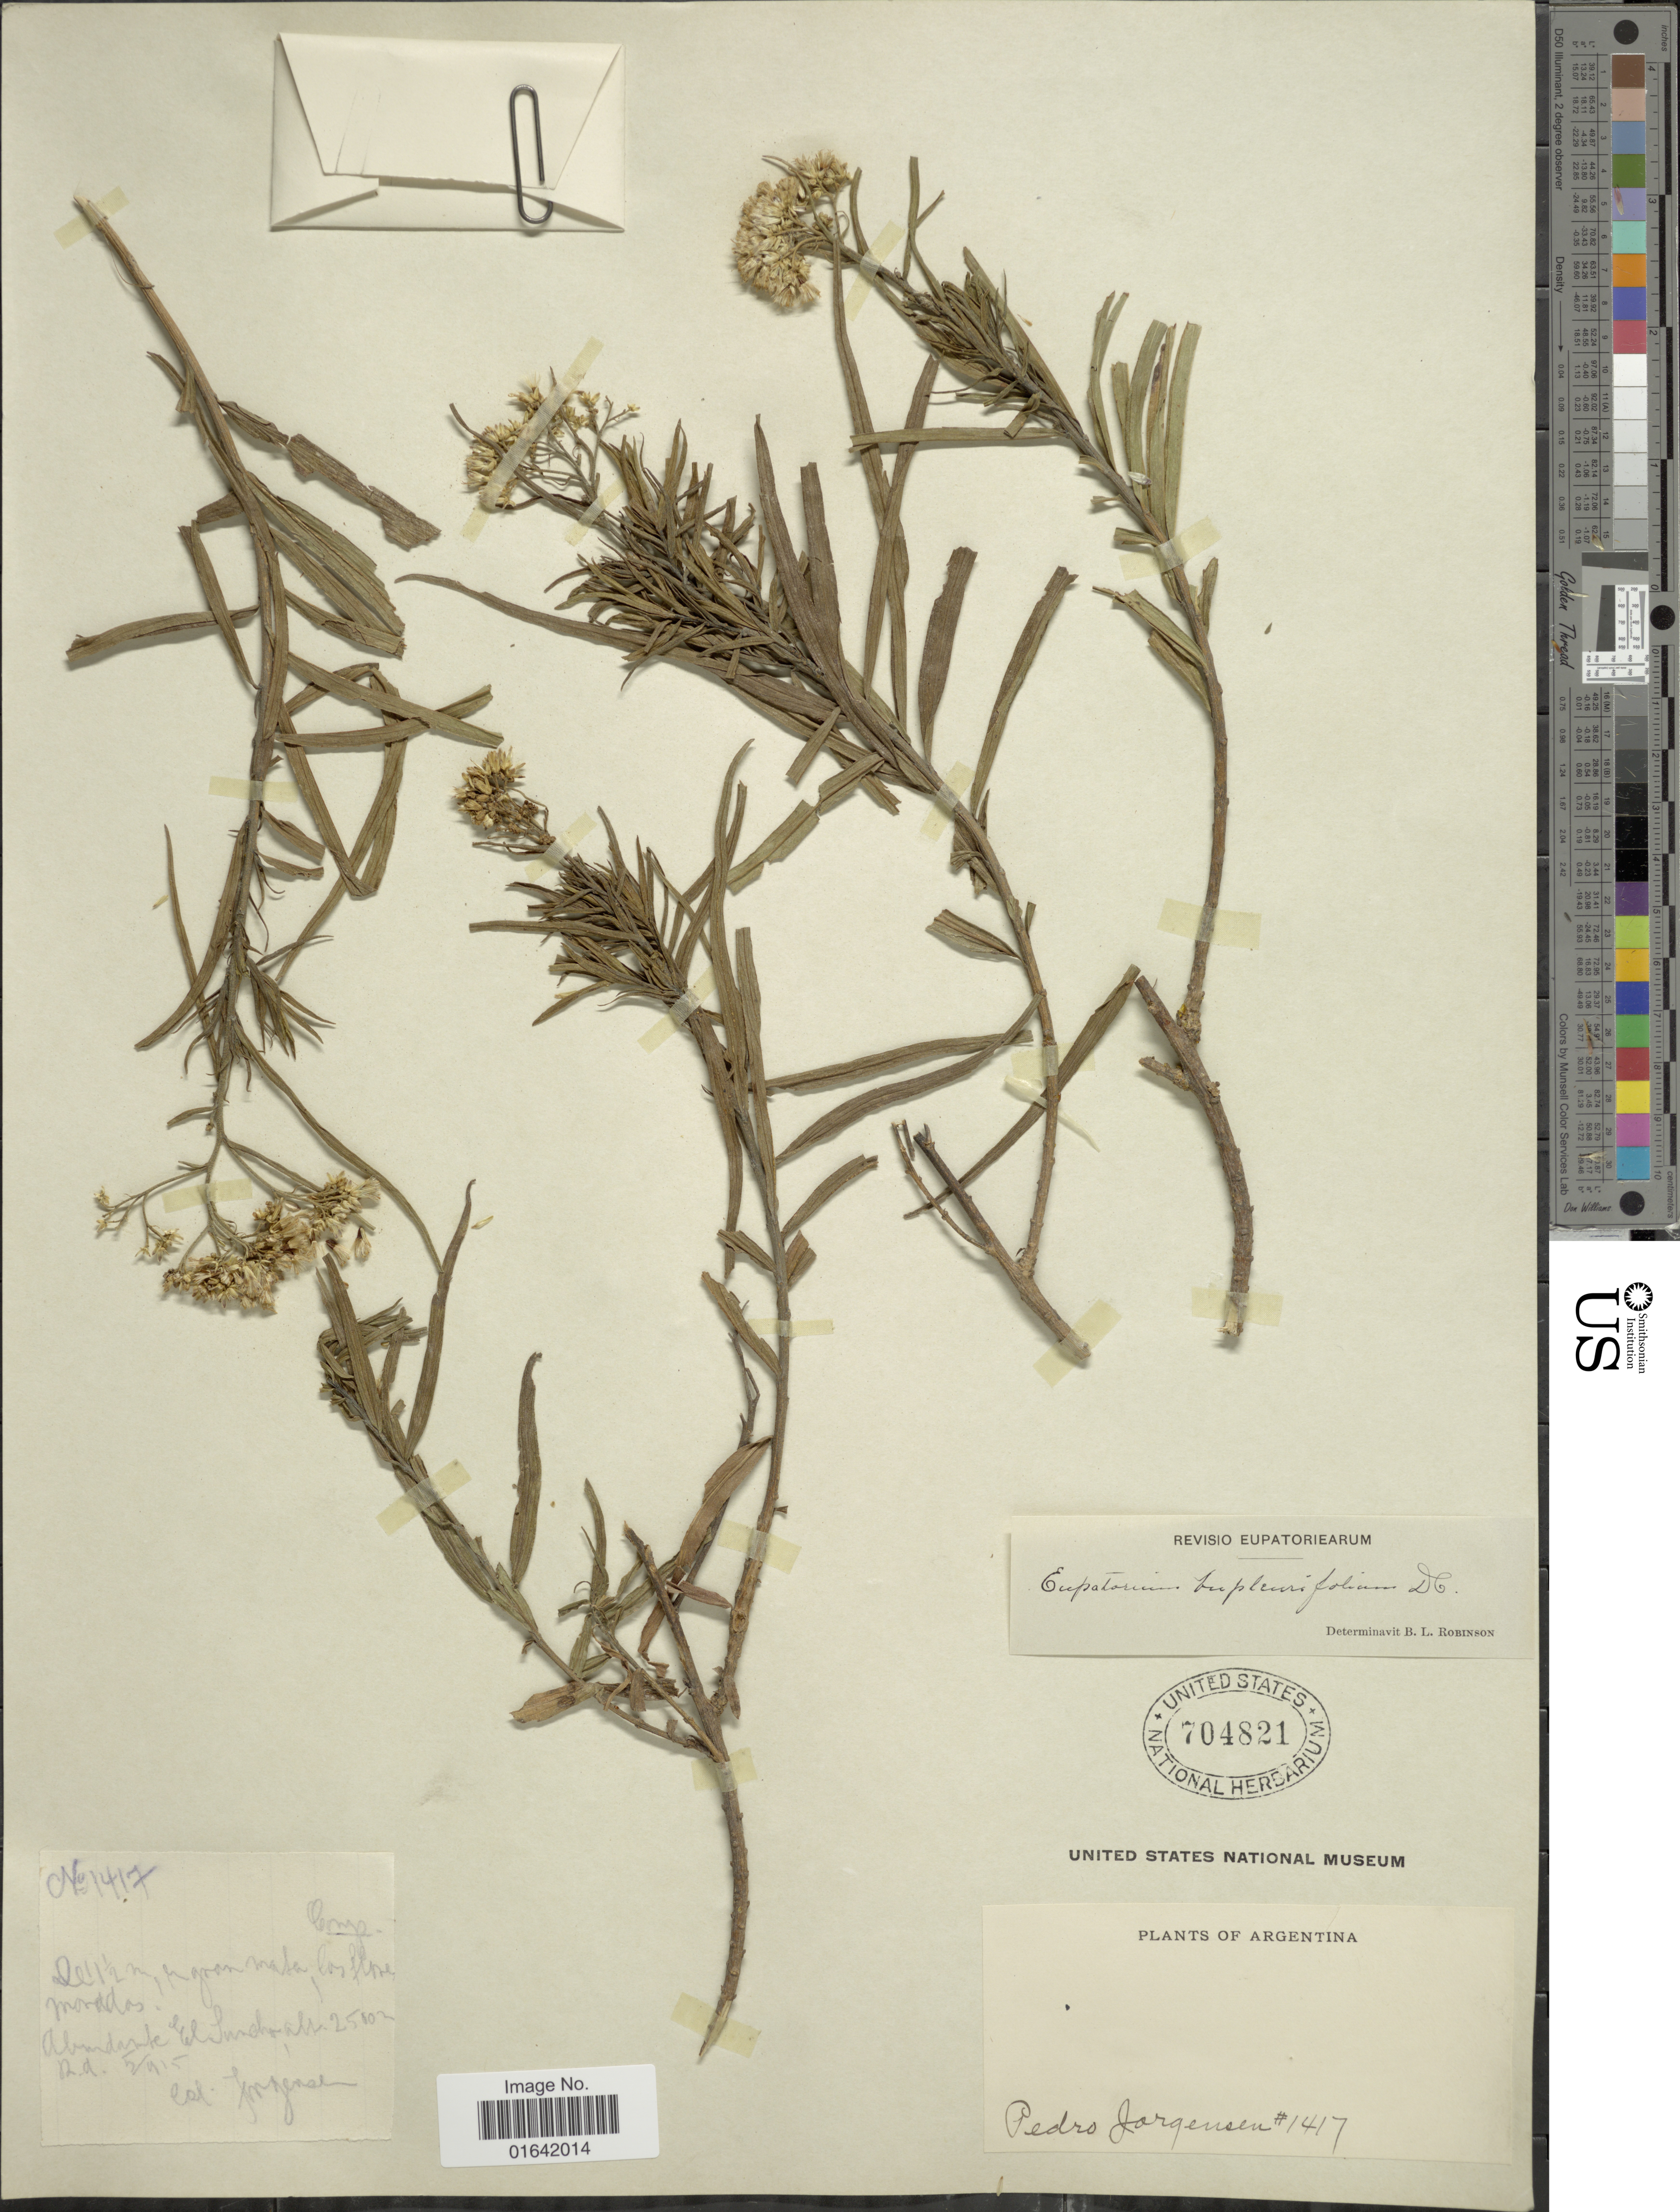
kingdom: Plantae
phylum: Tracheophyta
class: Magnoliopsida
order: Asterales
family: Asteraceae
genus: Campovassouria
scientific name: Campovassouria bupleurifolia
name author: (DC.) R.M. King & H. Rob.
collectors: P. Jörgensen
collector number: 1417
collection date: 1915-05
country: Argentina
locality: Sunchales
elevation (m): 2500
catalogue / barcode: US 704821